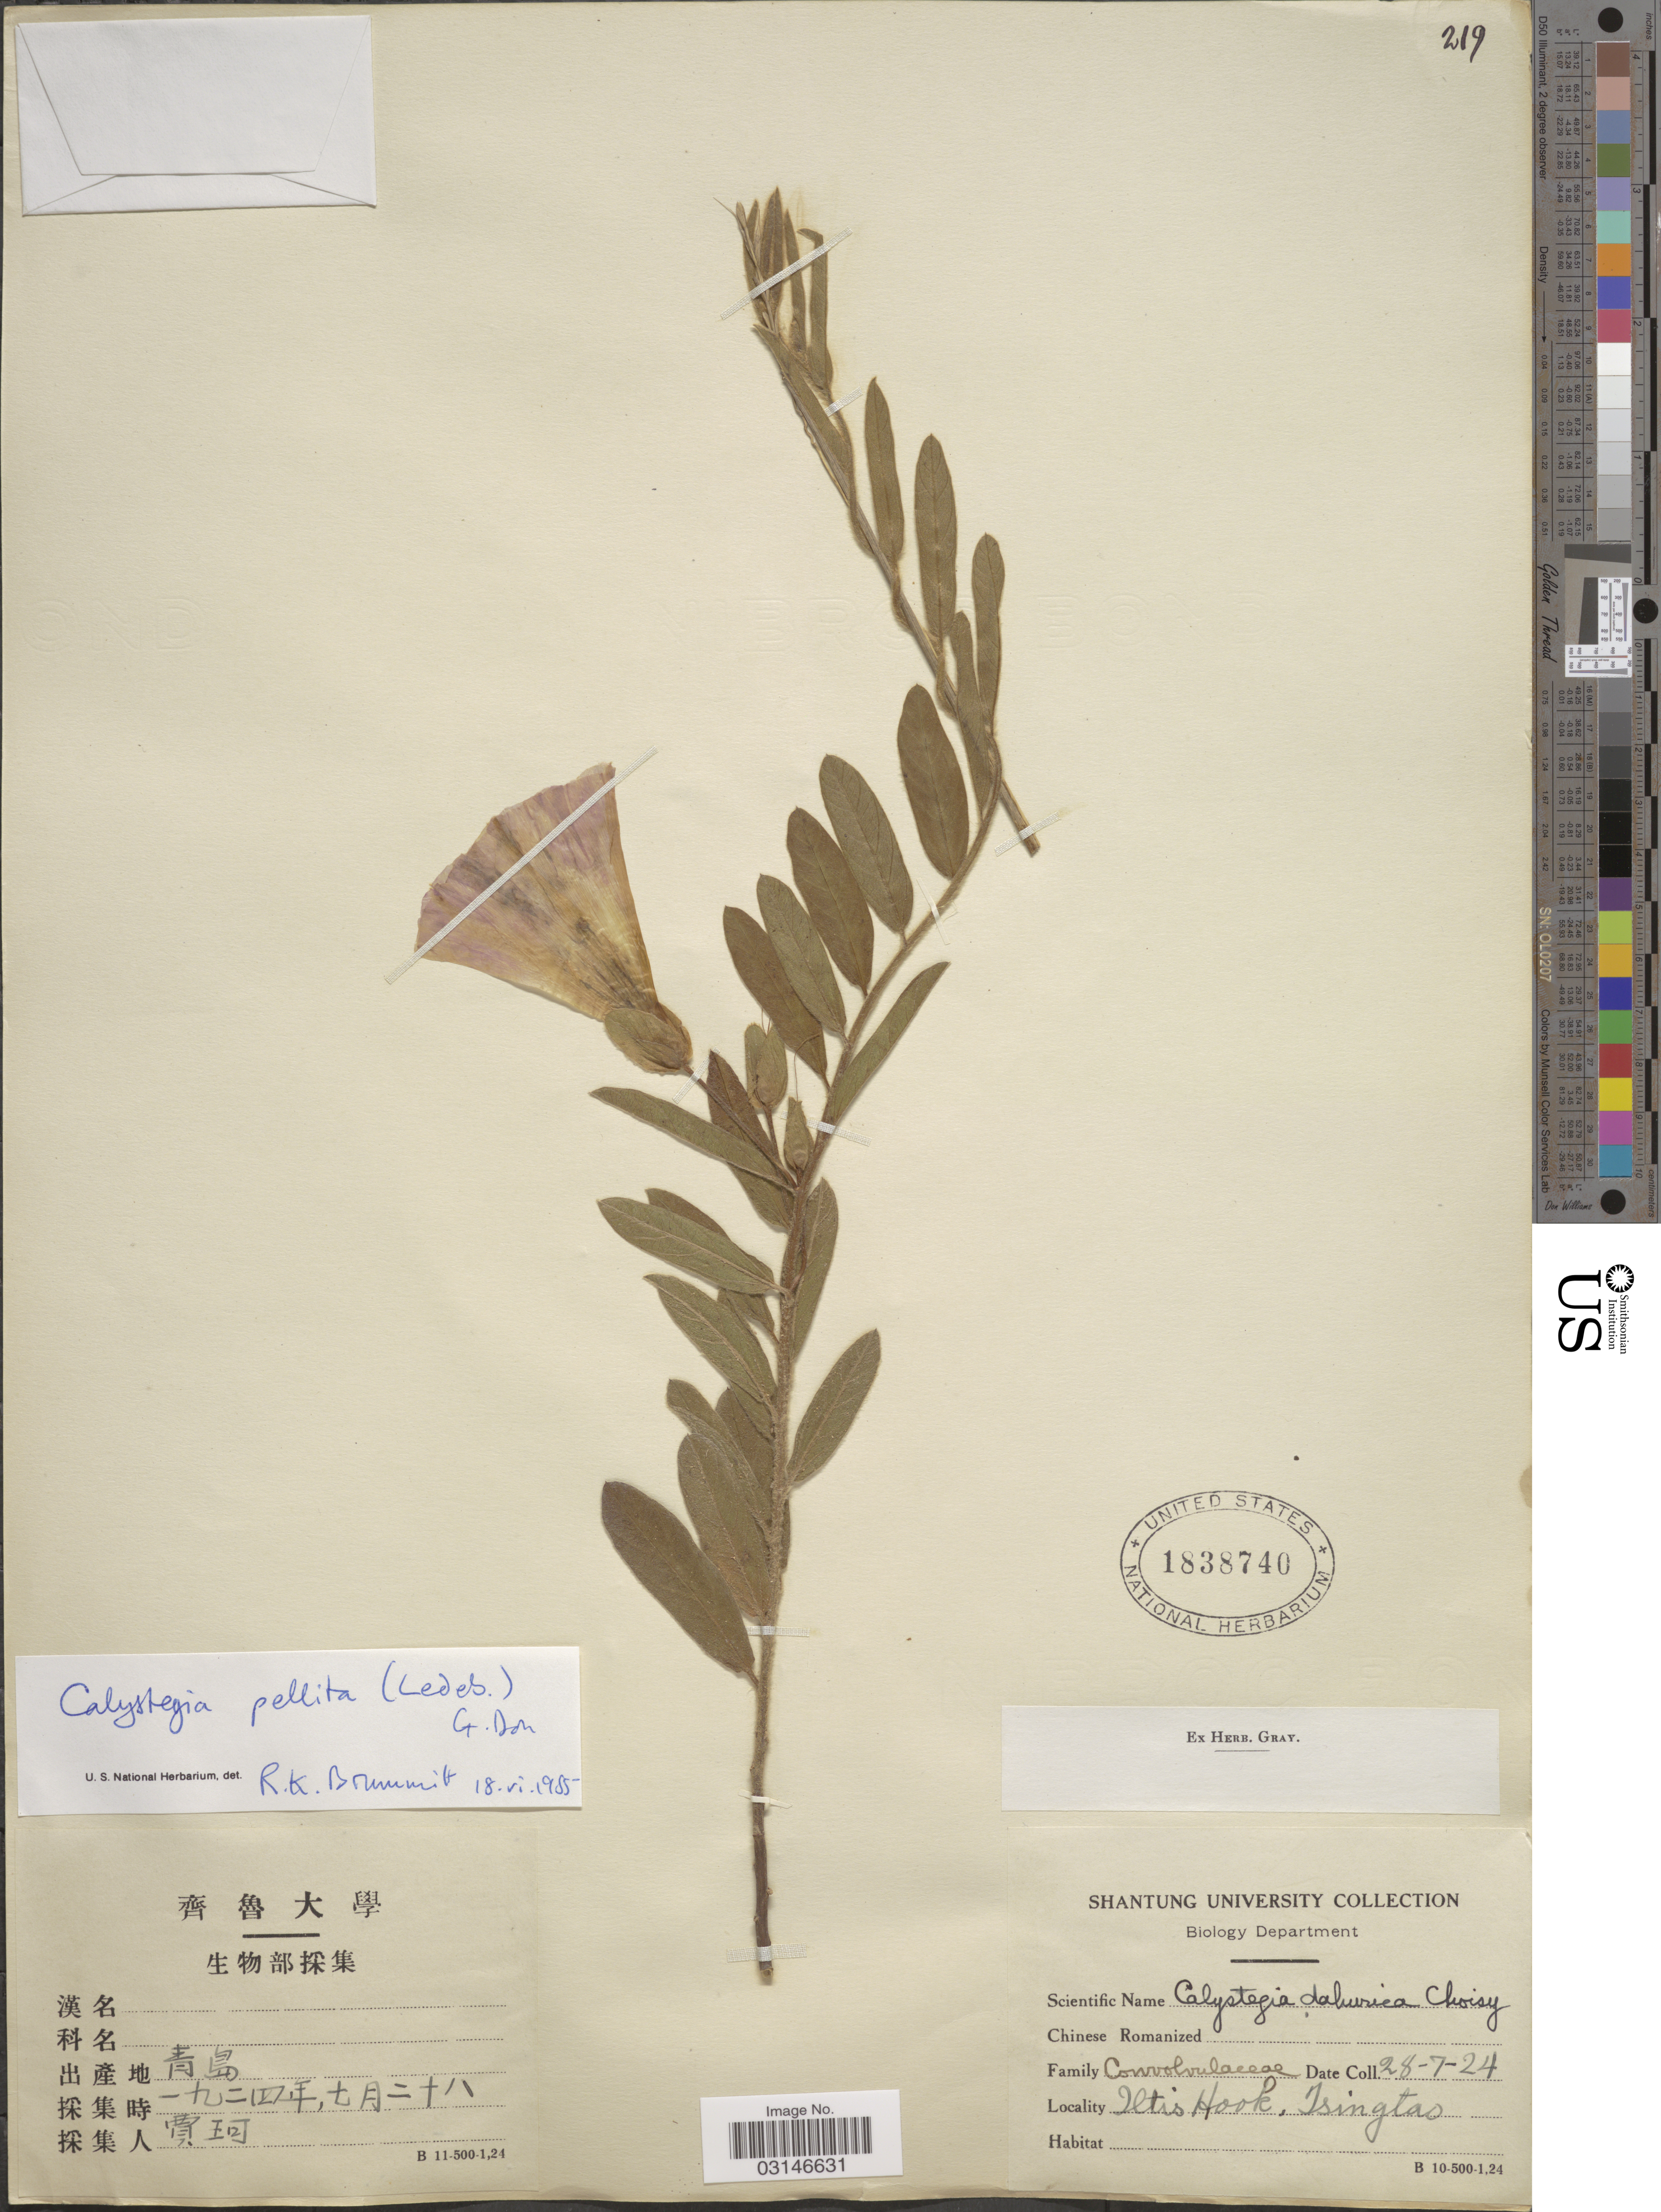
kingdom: Plantae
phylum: Tracheophyta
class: Magnoliopsida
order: Solanales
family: Convolvulaceae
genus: Calystegia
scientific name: Calystegia pellita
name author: (Ledeb.) G. Don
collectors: Shantung University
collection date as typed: Transcribed d/m/y: 28/7/24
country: China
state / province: Shandong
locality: Iltis Hook, Tsingtao.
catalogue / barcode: US 1838740